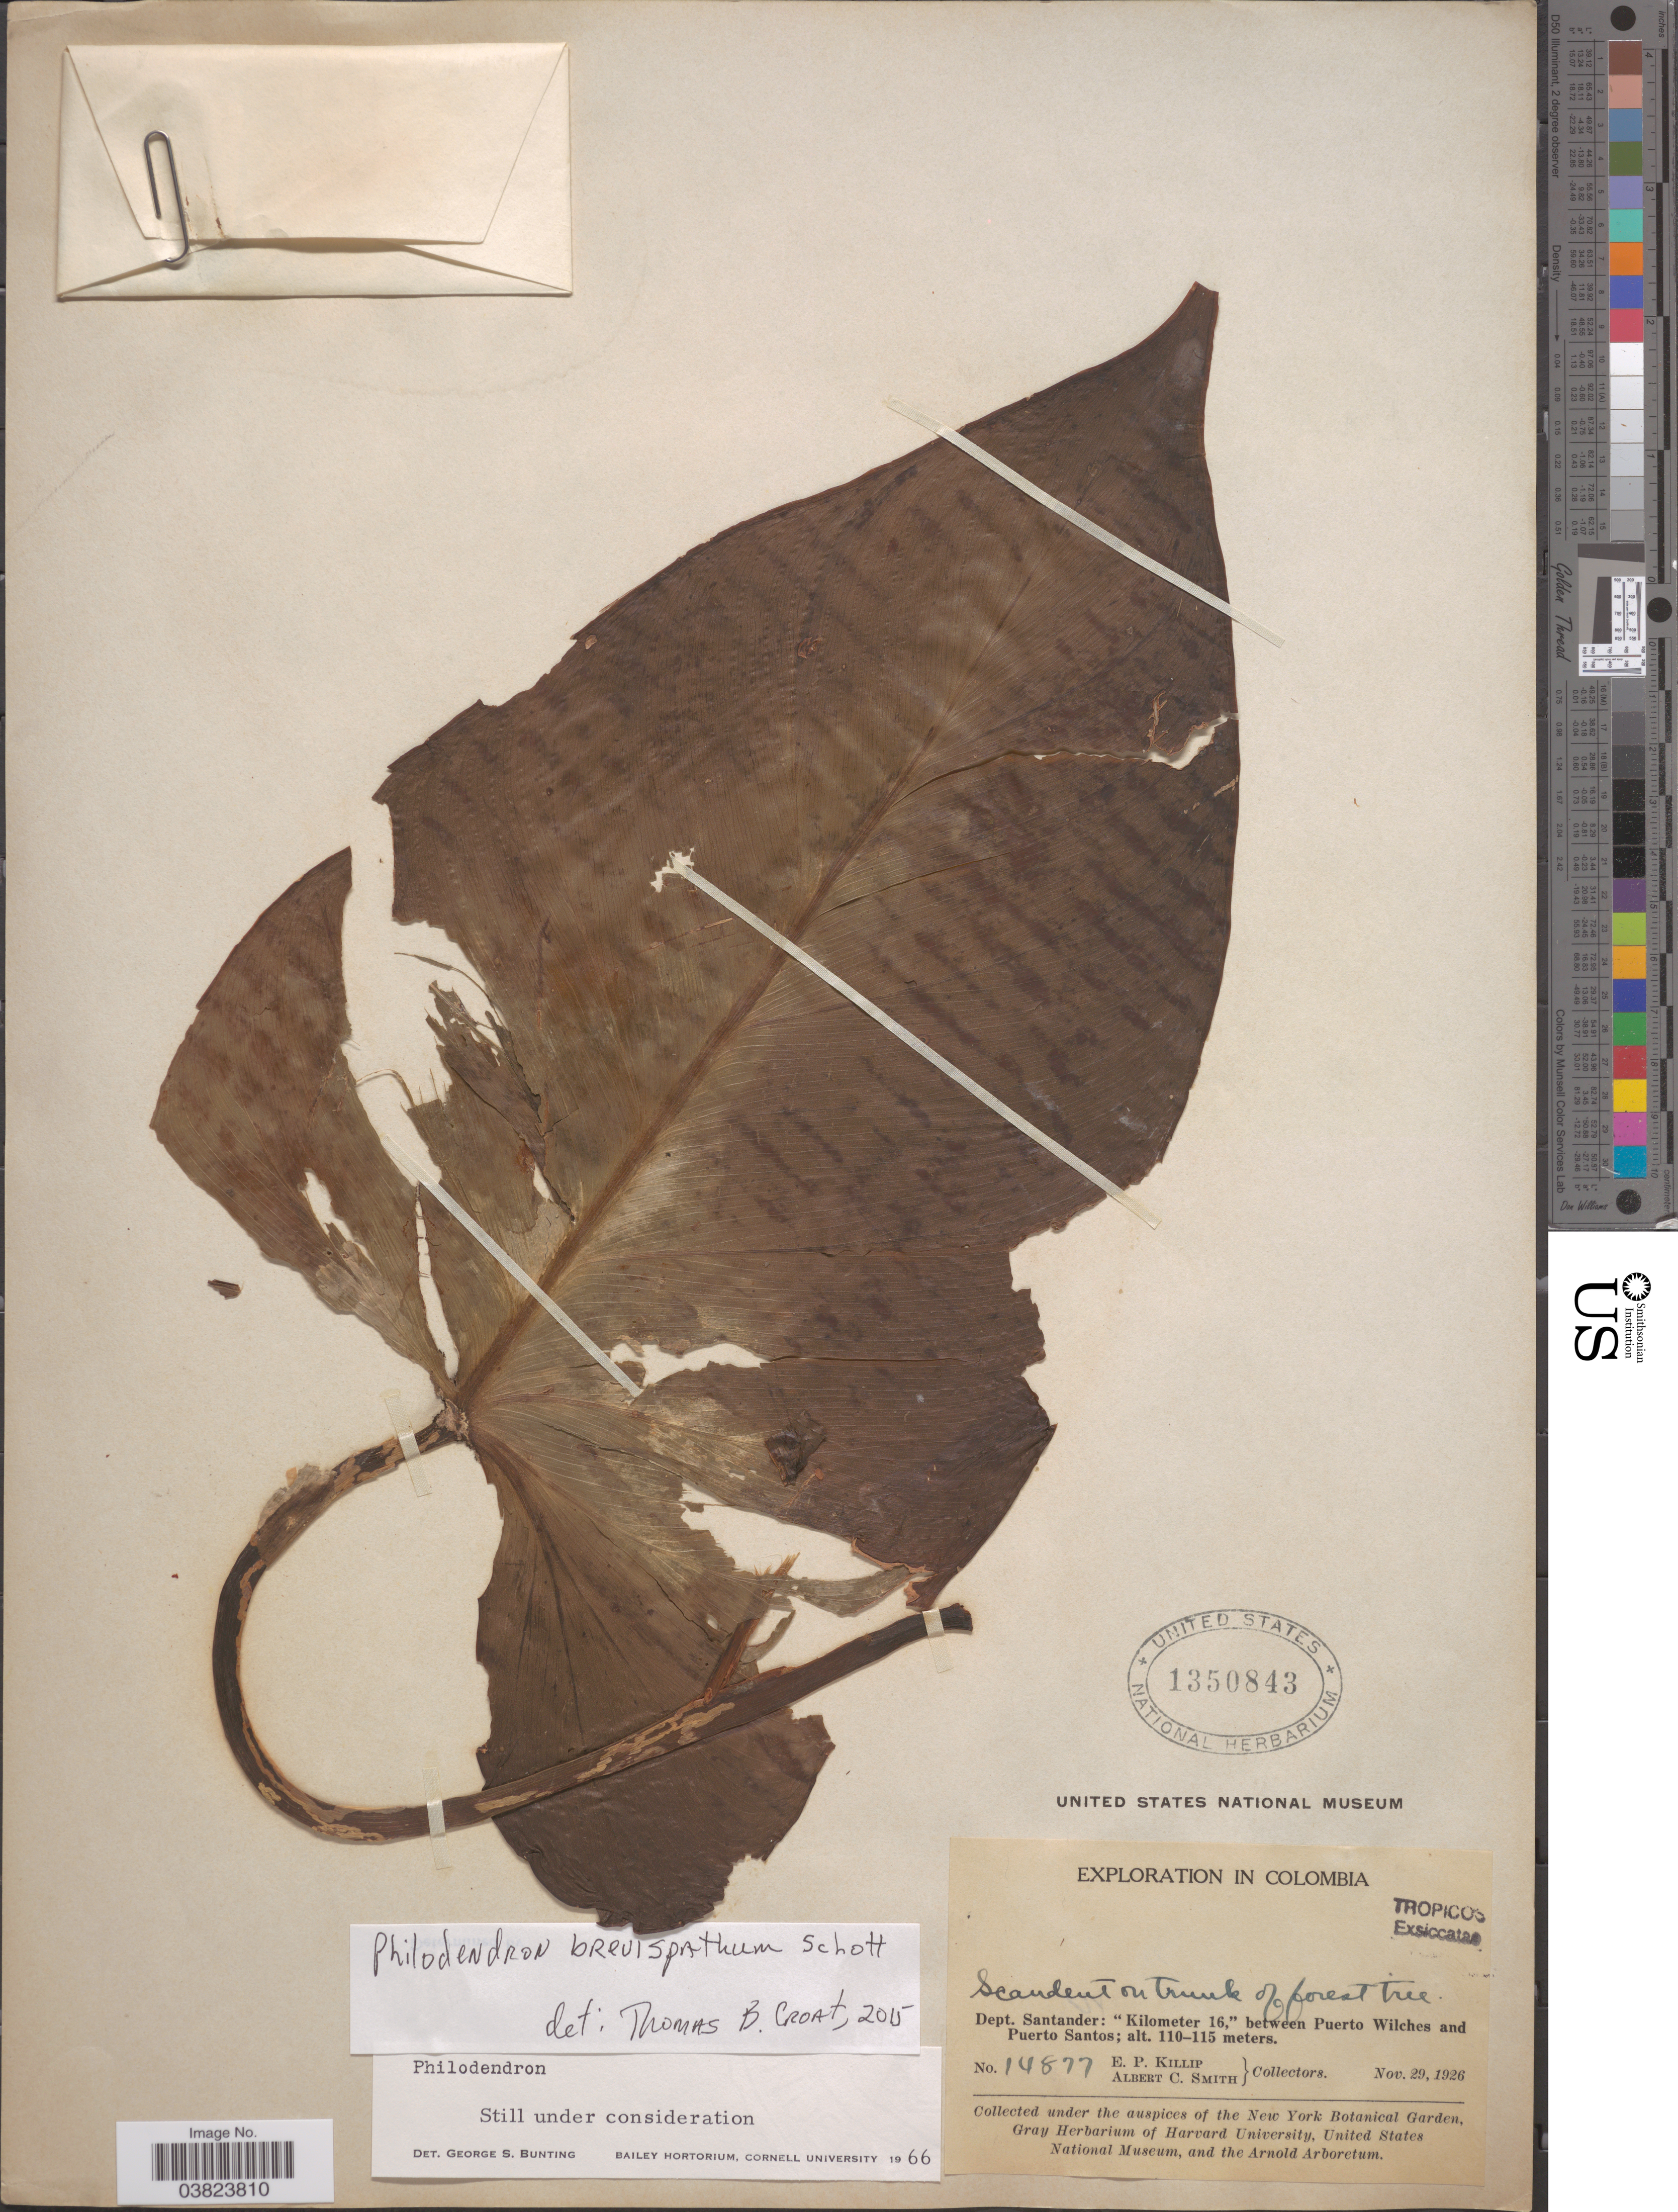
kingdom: Plantae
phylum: Tracheophyta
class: Liliopsida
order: Alismatales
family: Araceae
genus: Philodendron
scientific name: Philodendron brevispathum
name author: Schott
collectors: E. P. Killip & A. C. Smith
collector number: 14877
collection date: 1926-11-29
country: Colombia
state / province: Santander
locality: Dept. Santander: 'Kilometer 16,' between Puerto Wilches and Puerto Santos.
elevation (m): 110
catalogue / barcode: US 1350843